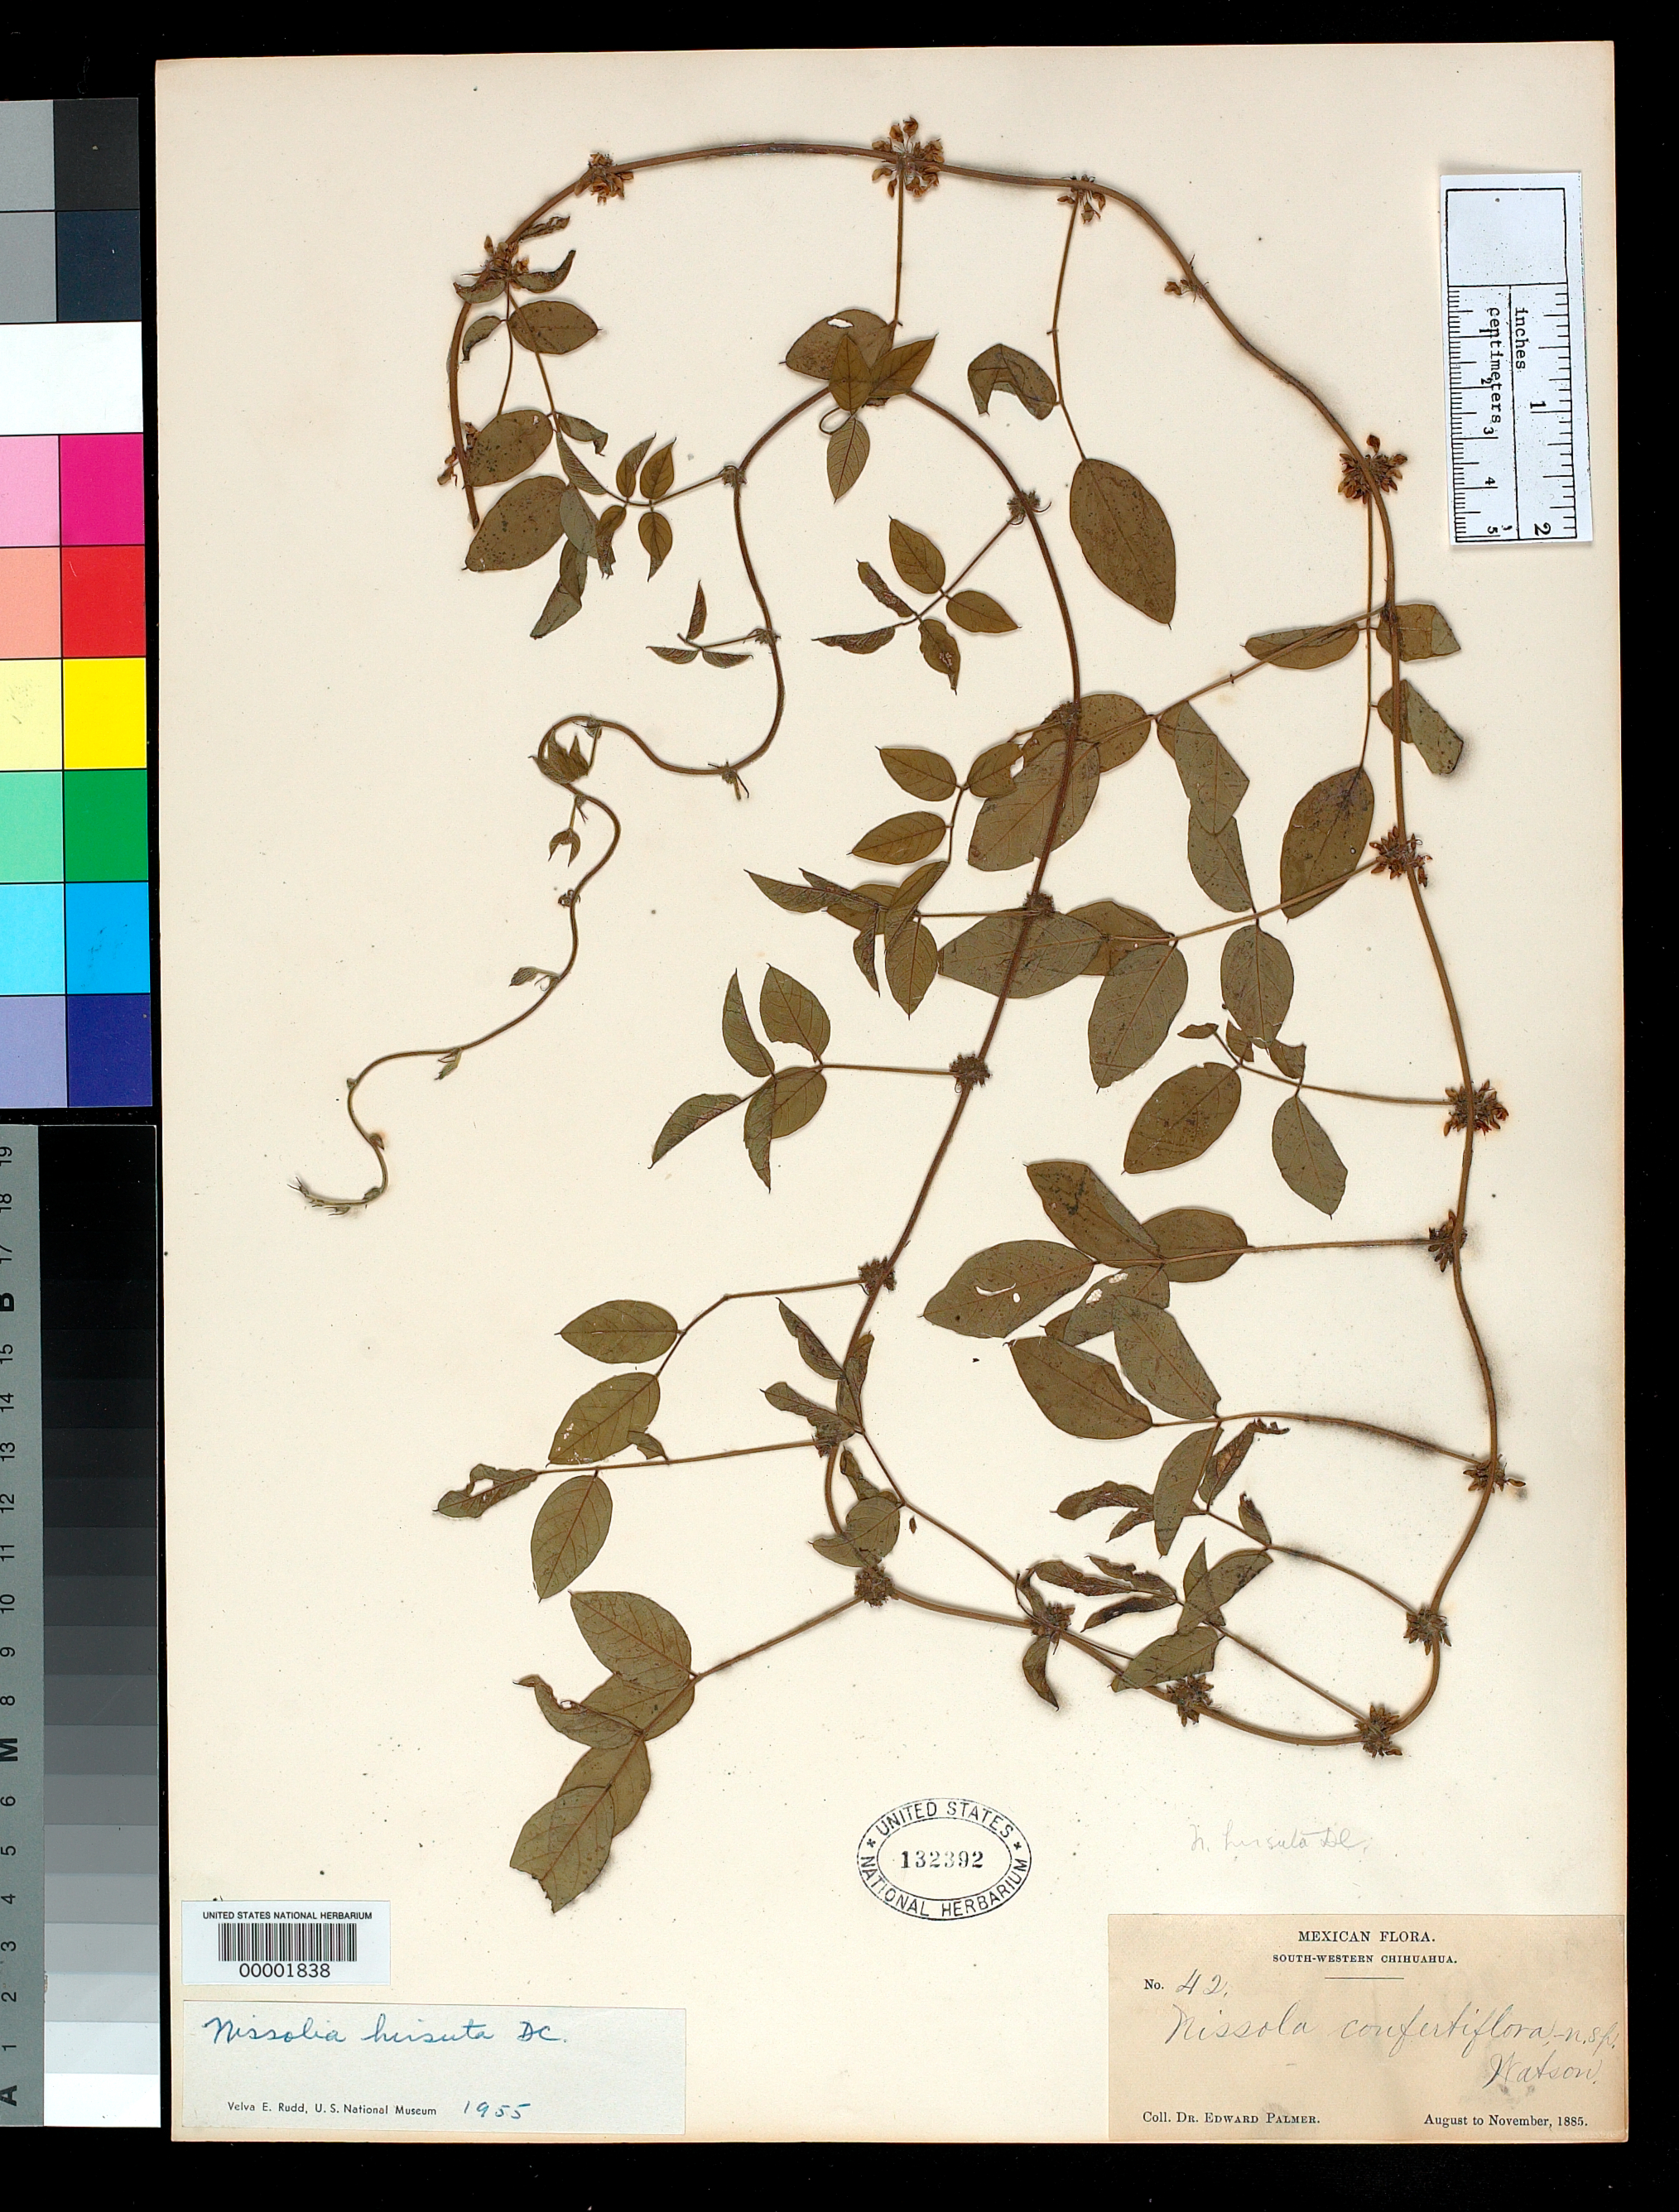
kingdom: Plantae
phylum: Tracheophyta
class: Magnoliopsida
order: Fabales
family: Fabaceae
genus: Nissolia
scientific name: Nissolia confertiflora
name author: S. Watson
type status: Isotype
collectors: E. Palmer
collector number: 42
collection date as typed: Aug 1885 to -- Nov 1885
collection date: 1885-08/1885-11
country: Mexico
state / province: Chihuahua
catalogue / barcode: US 132392